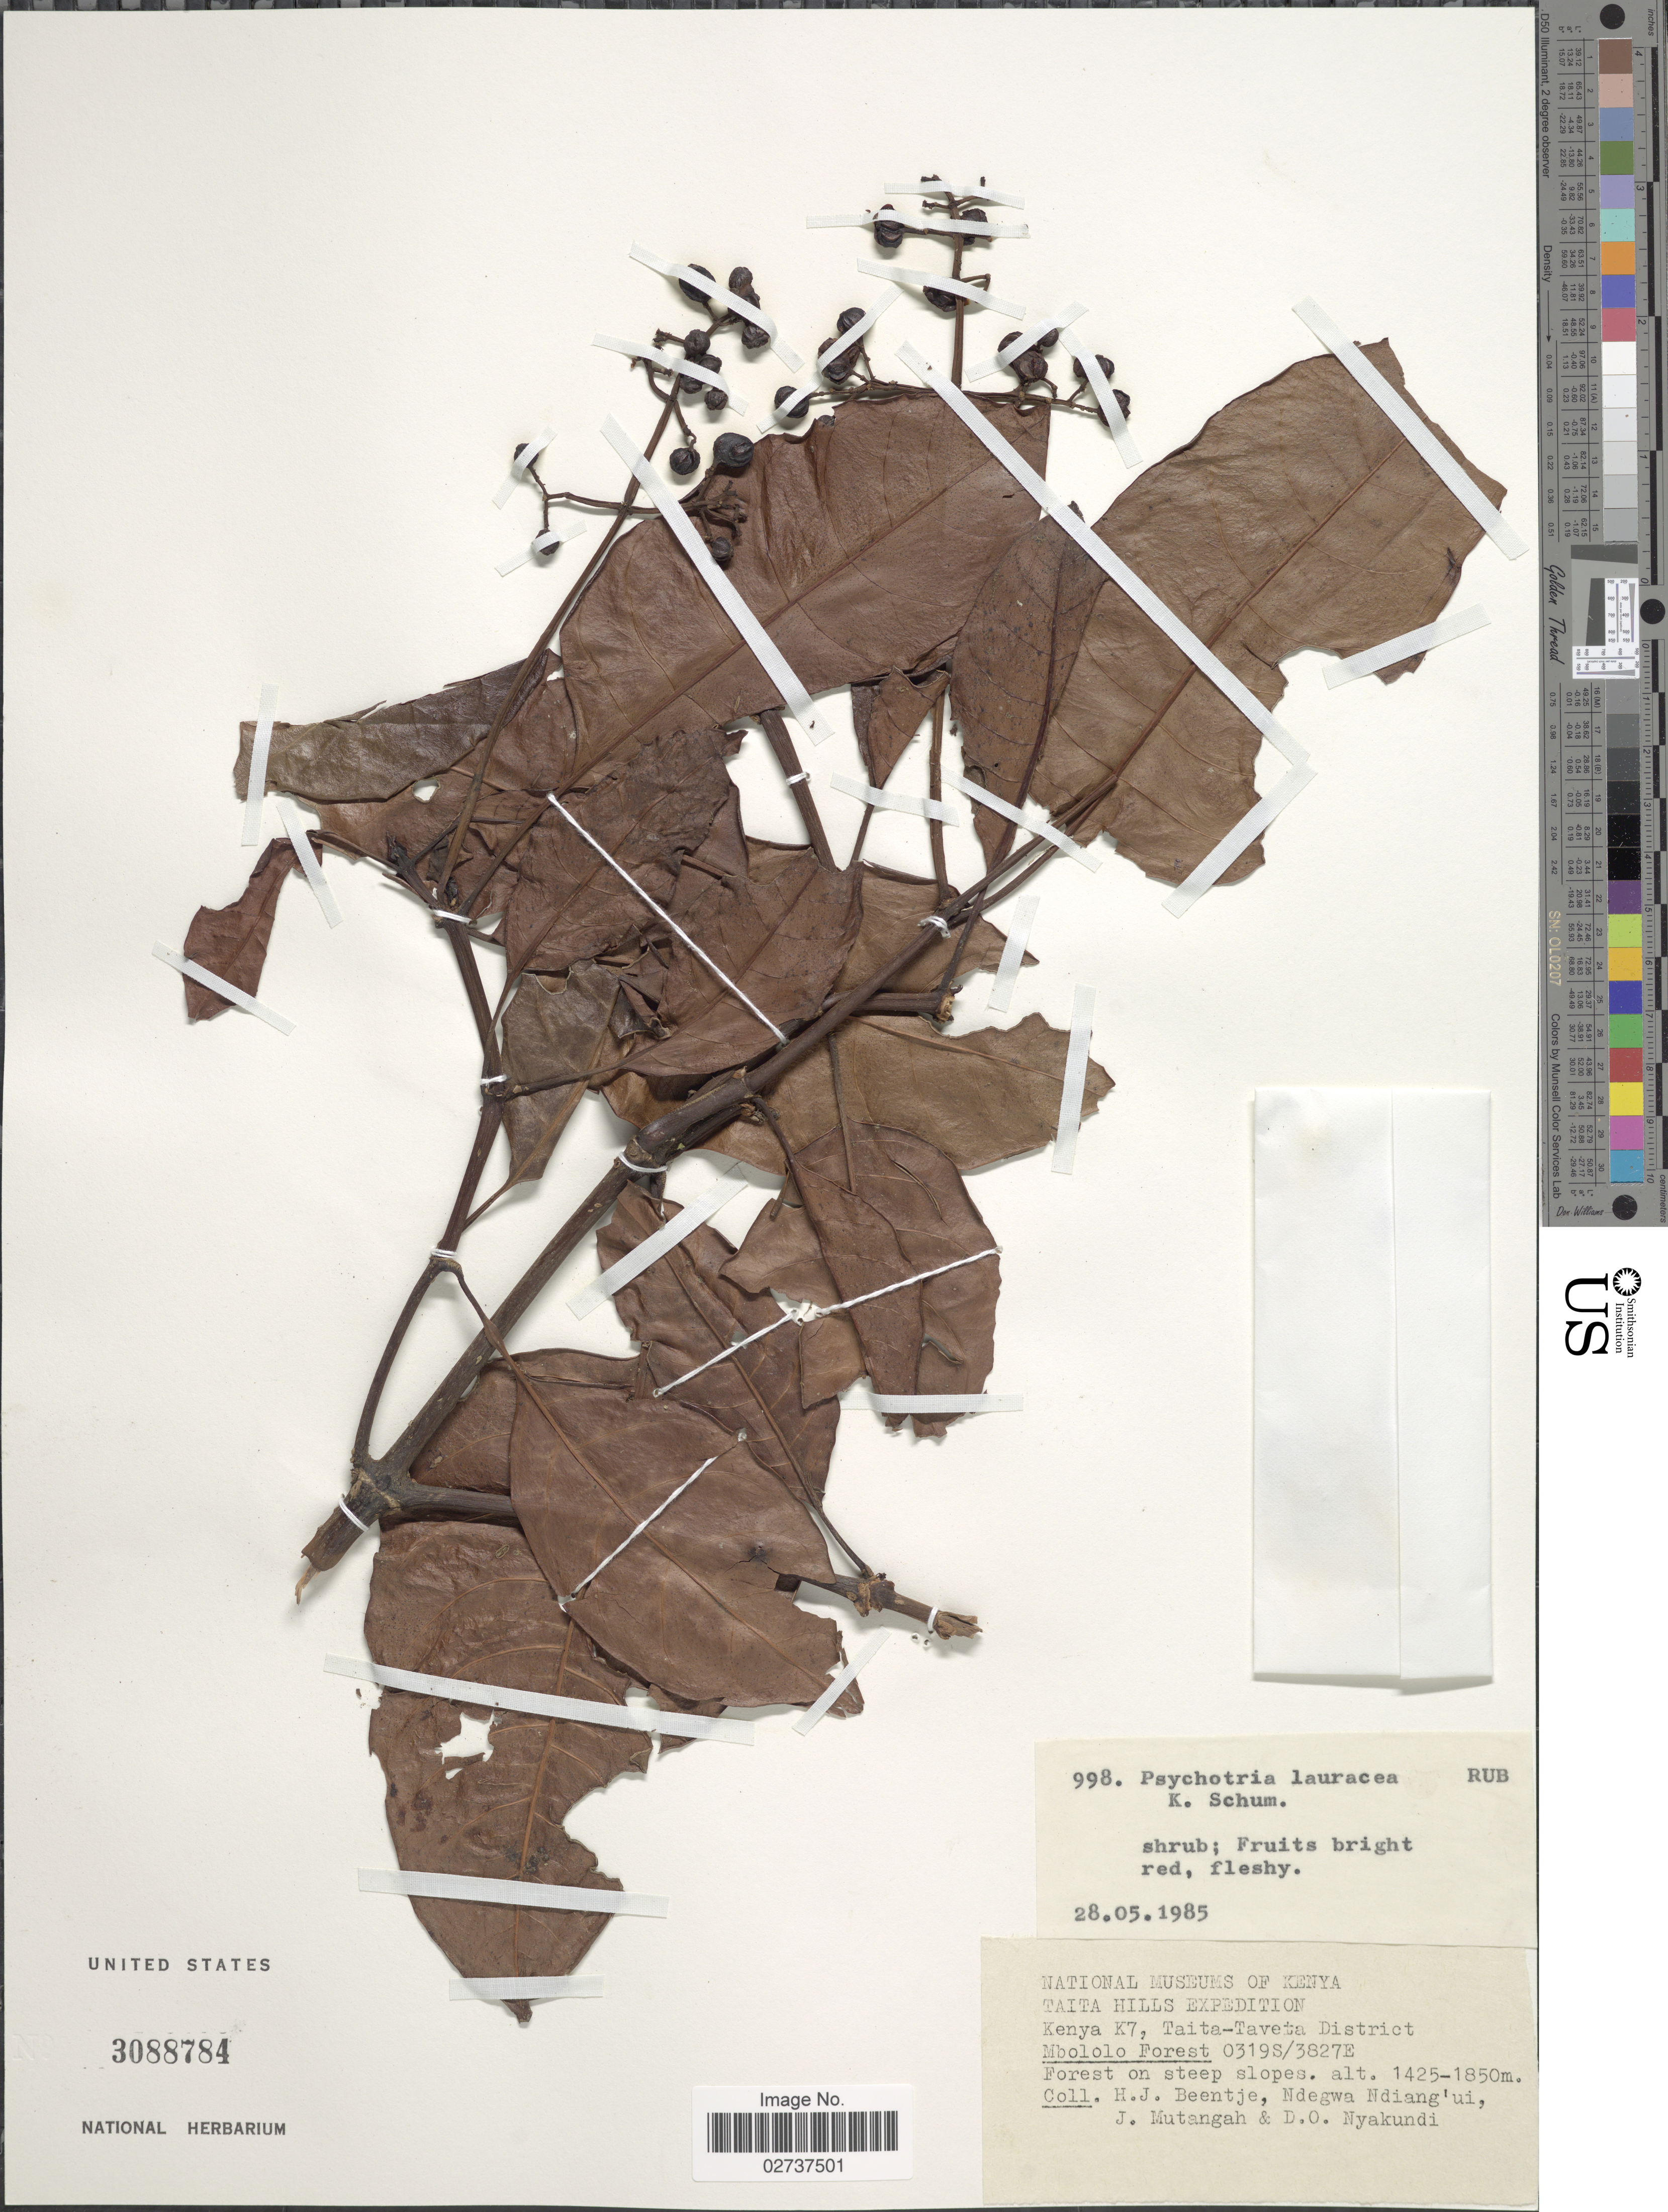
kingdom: Plantae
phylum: Tracheophyta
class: Magnoliopsida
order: Gentianales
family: Rubiaceae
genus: Psychotria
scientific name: Psychotria lauracea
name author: (K. Schum.) E.M.A. Petit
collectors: H. J. Beentje, Ndegwa Ndiang'ui, J. Mutangah & D. Nyakundi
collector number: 998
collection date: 1985-05-28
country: Kenya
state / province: Taita Taveta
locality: Taita Hills, Kenya K7, Mbololo District, forest on steep slopes.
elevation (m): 1425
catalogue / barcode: US 3088784